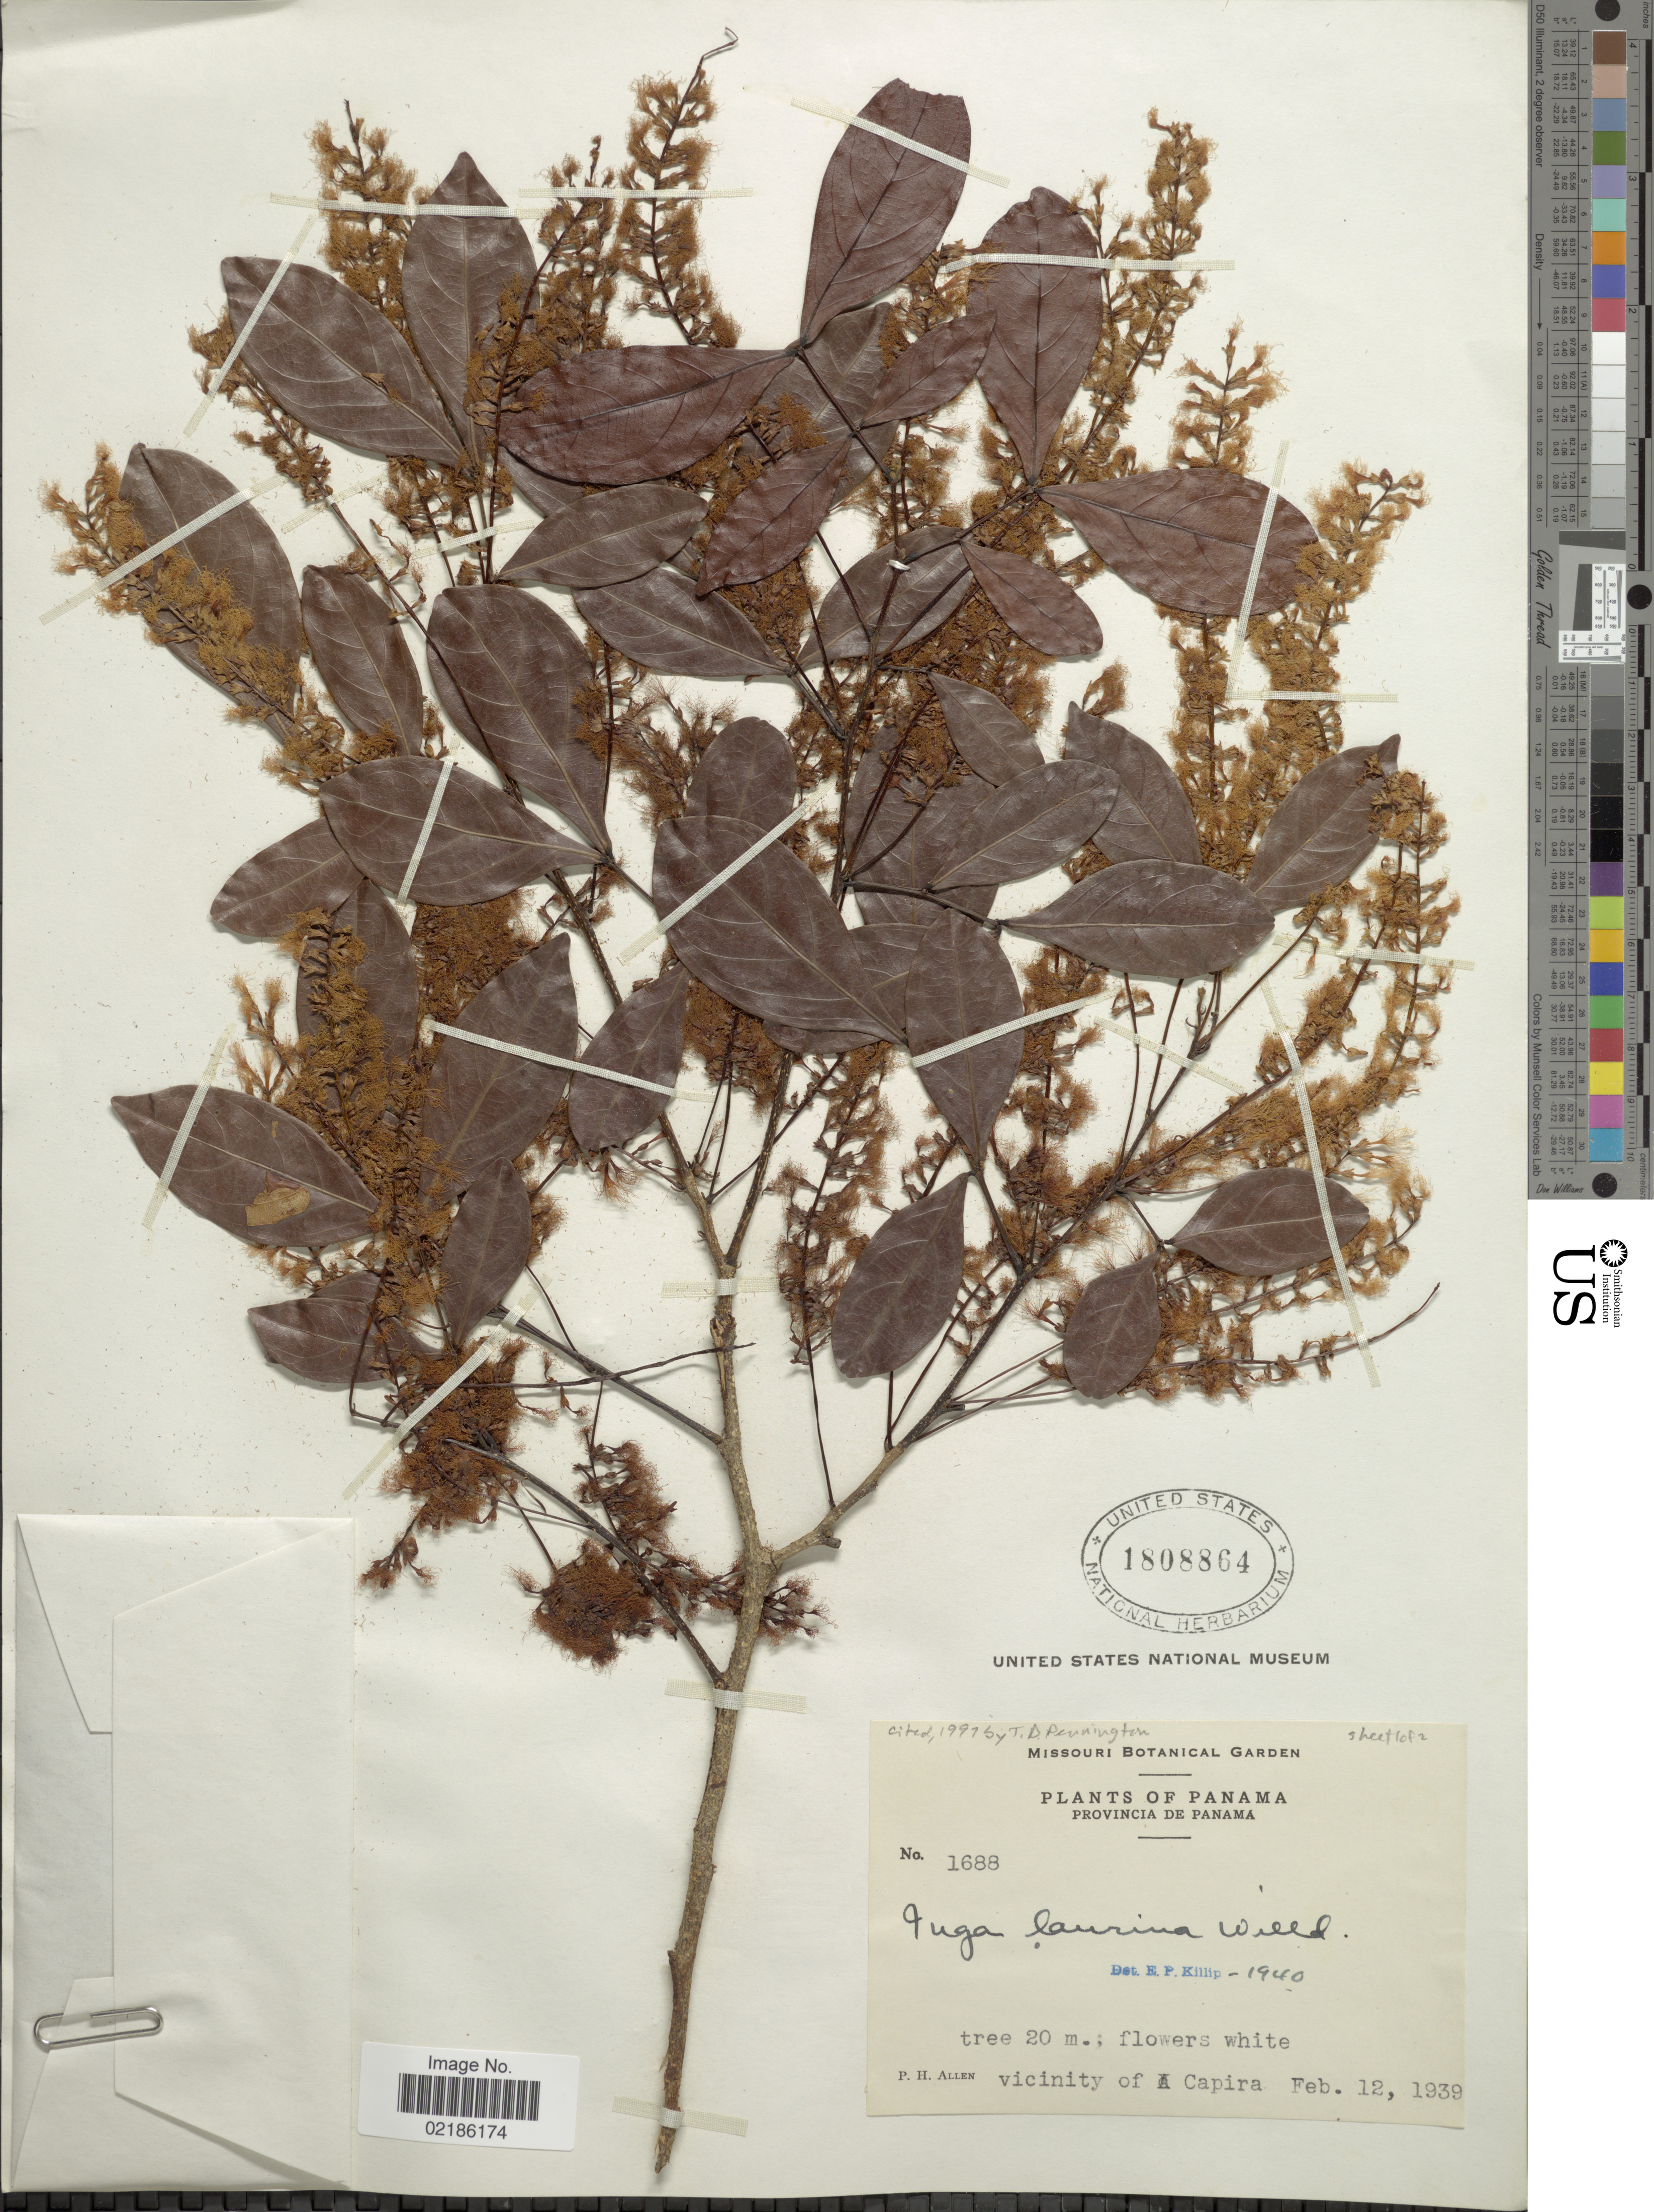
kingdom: Plantae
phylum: Tracheophyta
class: Magnoliopsida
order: Fabales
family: Fabaceae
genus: Inga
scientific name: Inga laurina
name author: (Sw.) Willd.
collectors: P. H. Allen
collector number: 1688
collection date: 1939-02-12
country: Panama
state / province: Panamá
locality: Vicinity of Capira.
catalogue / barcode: US 1808864